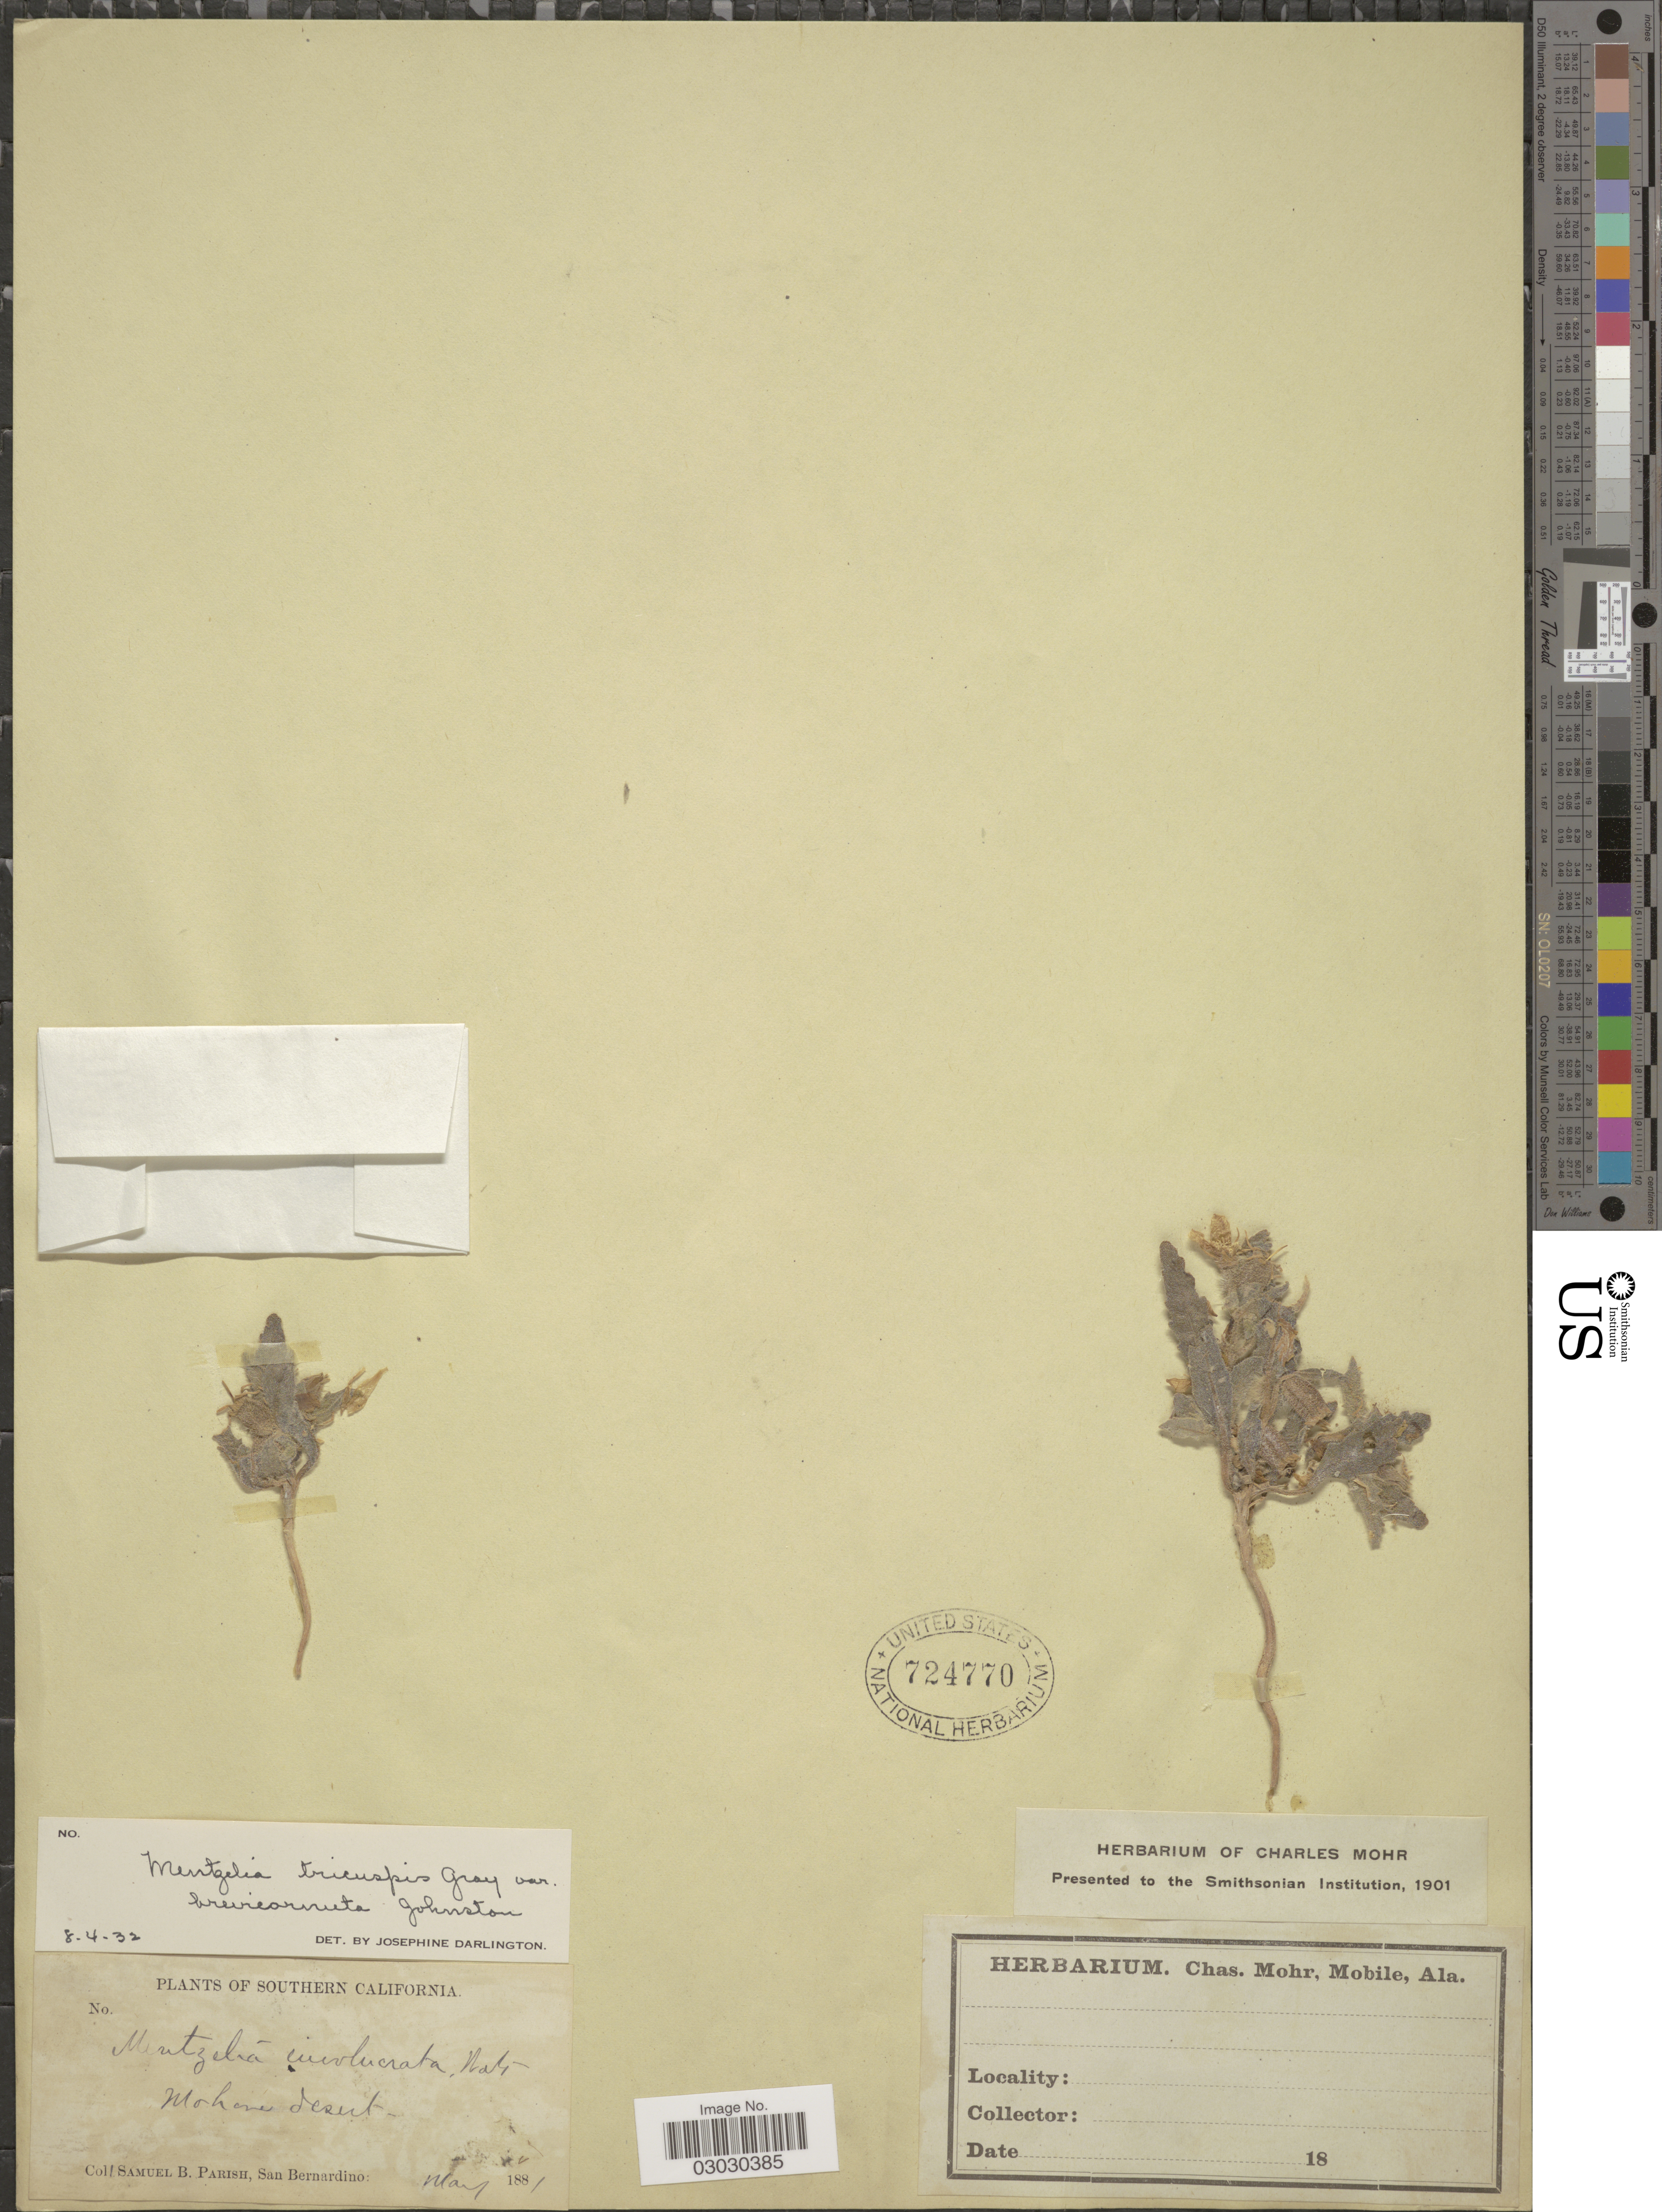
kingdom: Plantae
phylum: Tracheophyta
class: Magnoliopsida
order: Cornales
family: Loasaceae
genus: Mentzelia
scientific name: Mentzelia tricuspis var. brevicornuta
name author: I.M. Johnst.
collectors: S. B. Parish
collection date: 1881-05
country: United States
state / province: California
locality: Southern California. Mohaine desert.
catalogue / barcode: US 724770